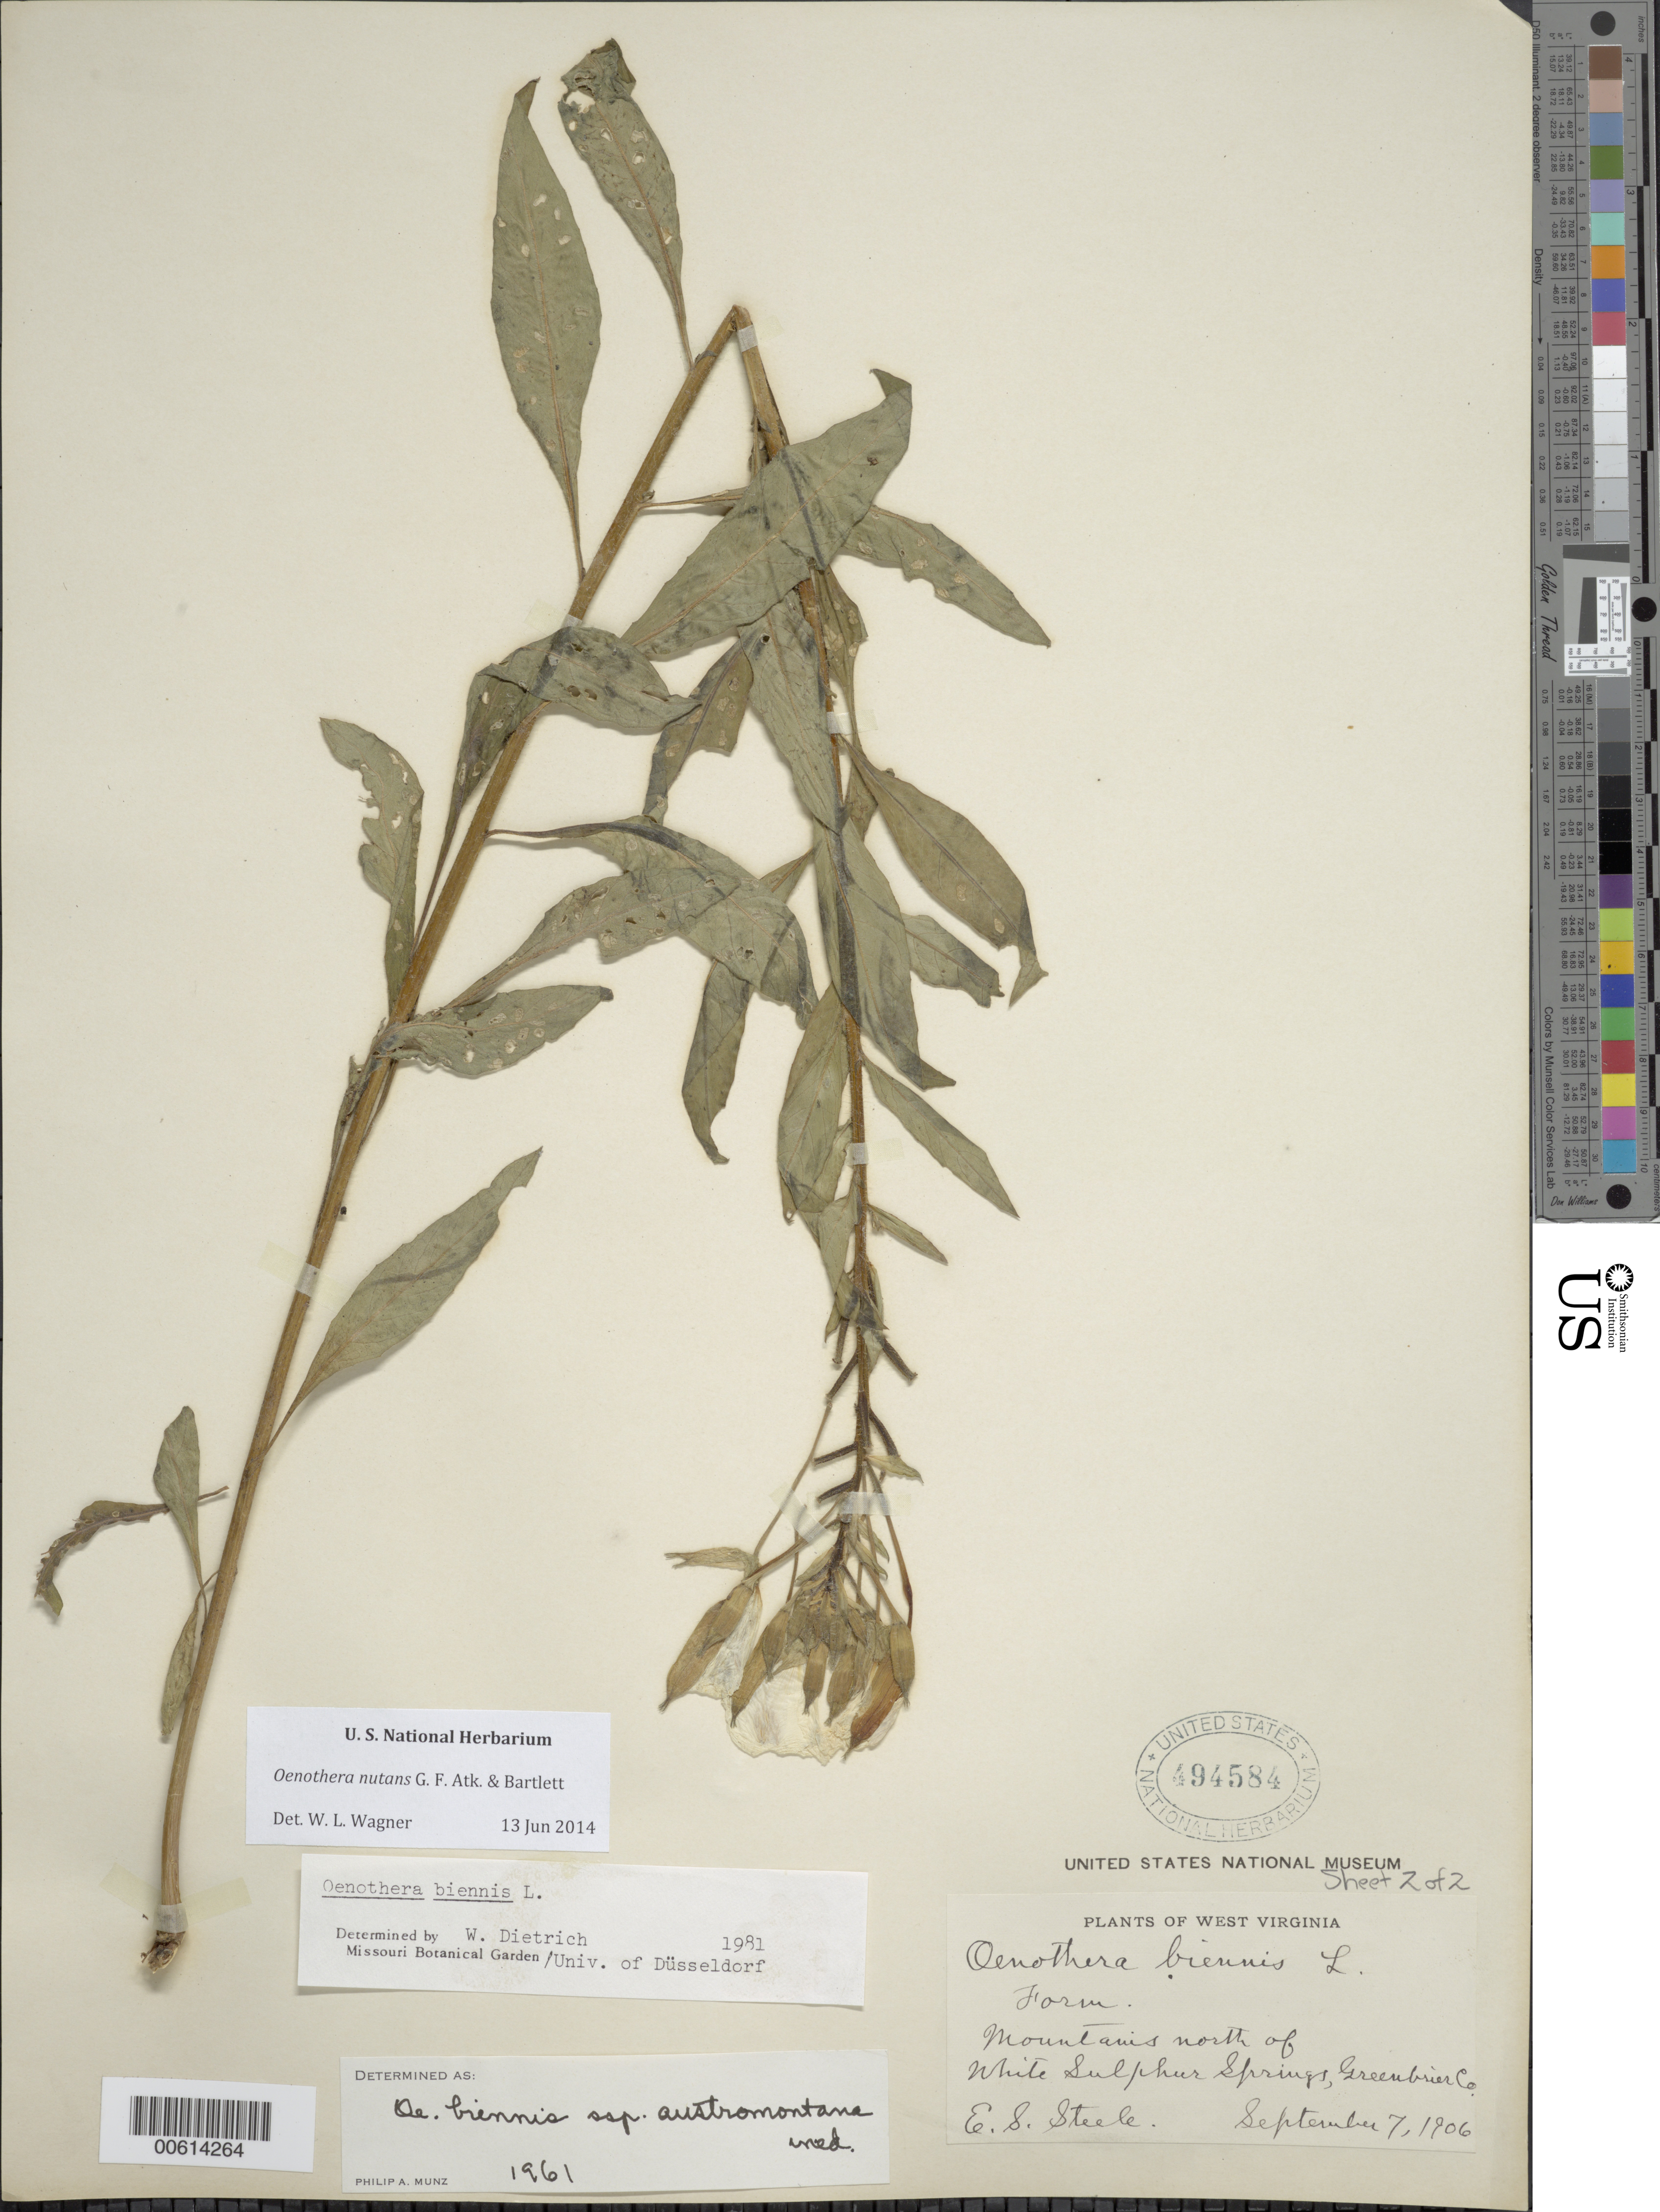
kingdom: Plantae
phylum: Tracheophyta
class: Magnoliopsida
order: Myrtales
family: Onagraceae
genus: Oenothera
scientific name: Oenothera nutans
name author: G.F. Atk. & Bartlett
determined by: Wagner, W. L., (BOT), Smithsonian Institution - National Museum of Natural History (UNITED STATES)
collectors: E. Steele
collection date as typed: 07 Sep 1906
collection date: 1906-09-07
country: United States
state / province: West Virginia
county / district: Greenbrier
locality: Mountains north of White Sulphur Springs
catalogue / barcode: US 494584